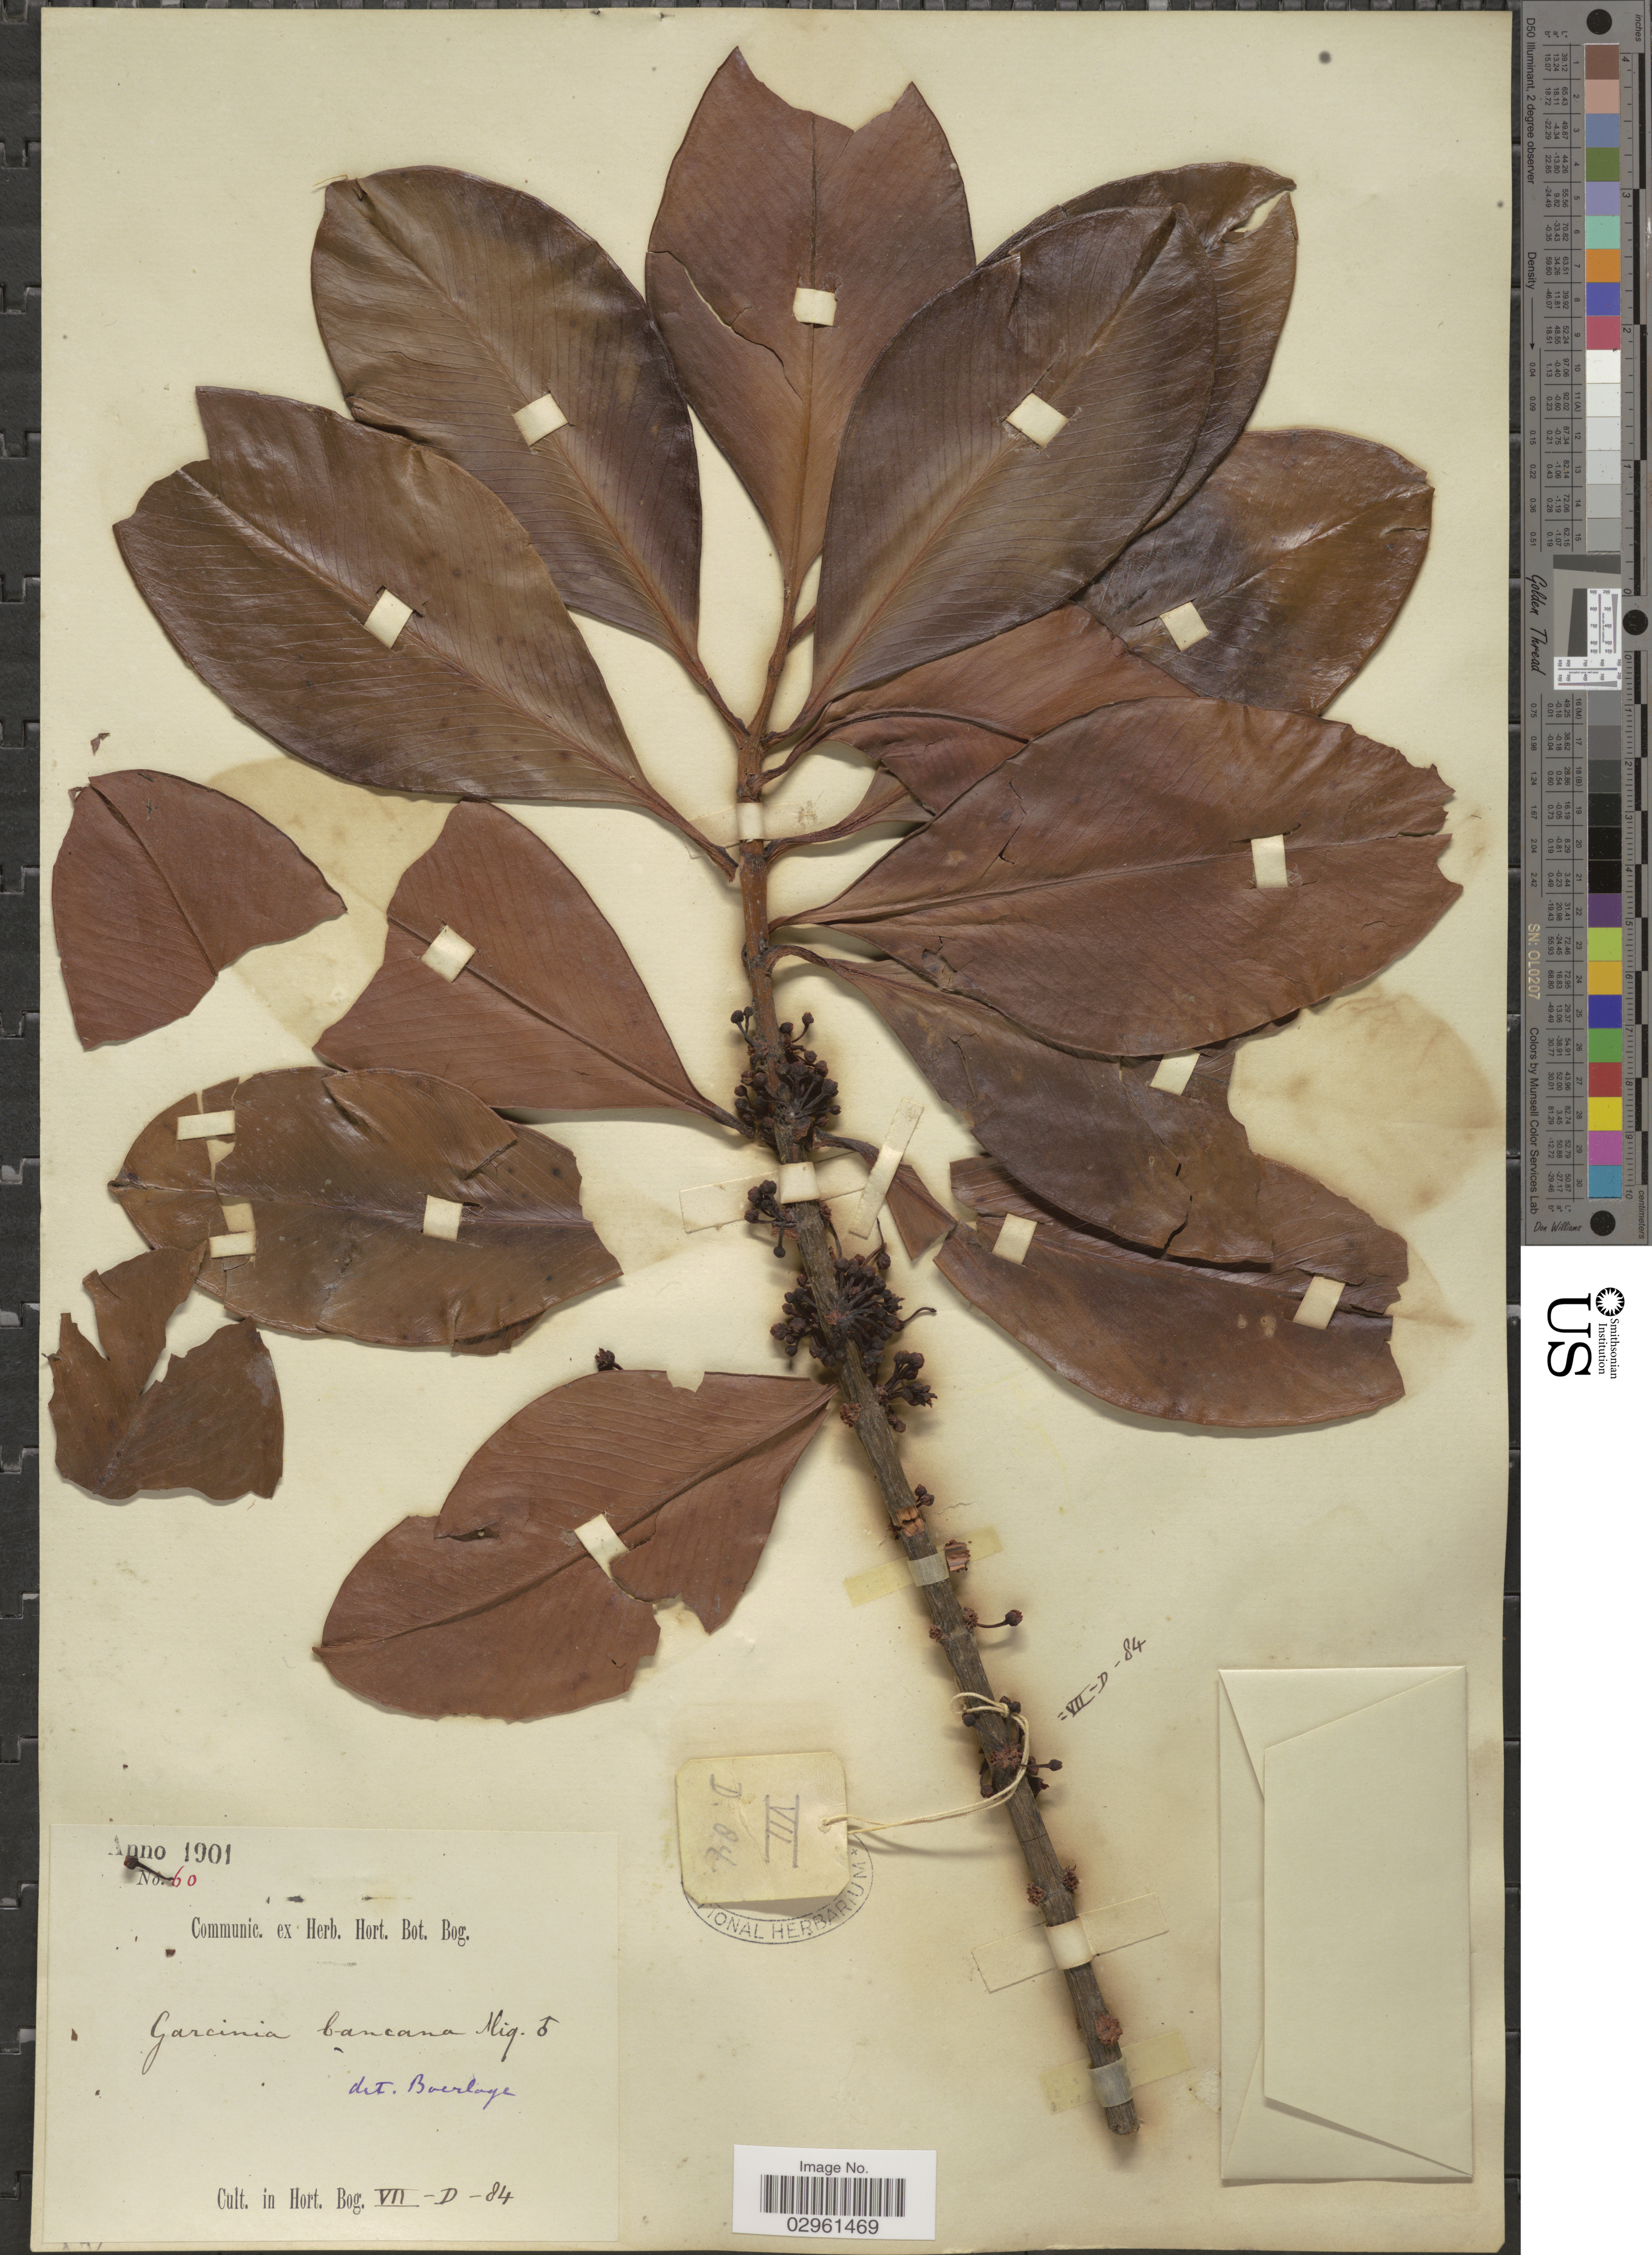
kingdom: Plantae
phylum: Tracheophyta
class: Magnoliopsida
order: Malpighiales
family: Clusiaceae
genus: Garcinia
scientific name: Garcinia bancana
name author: Miq.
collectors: ex herb. Hort. Bot. Bog.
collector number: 60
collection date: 1901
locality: Cult. in Hort. Bog. VII-D-84.